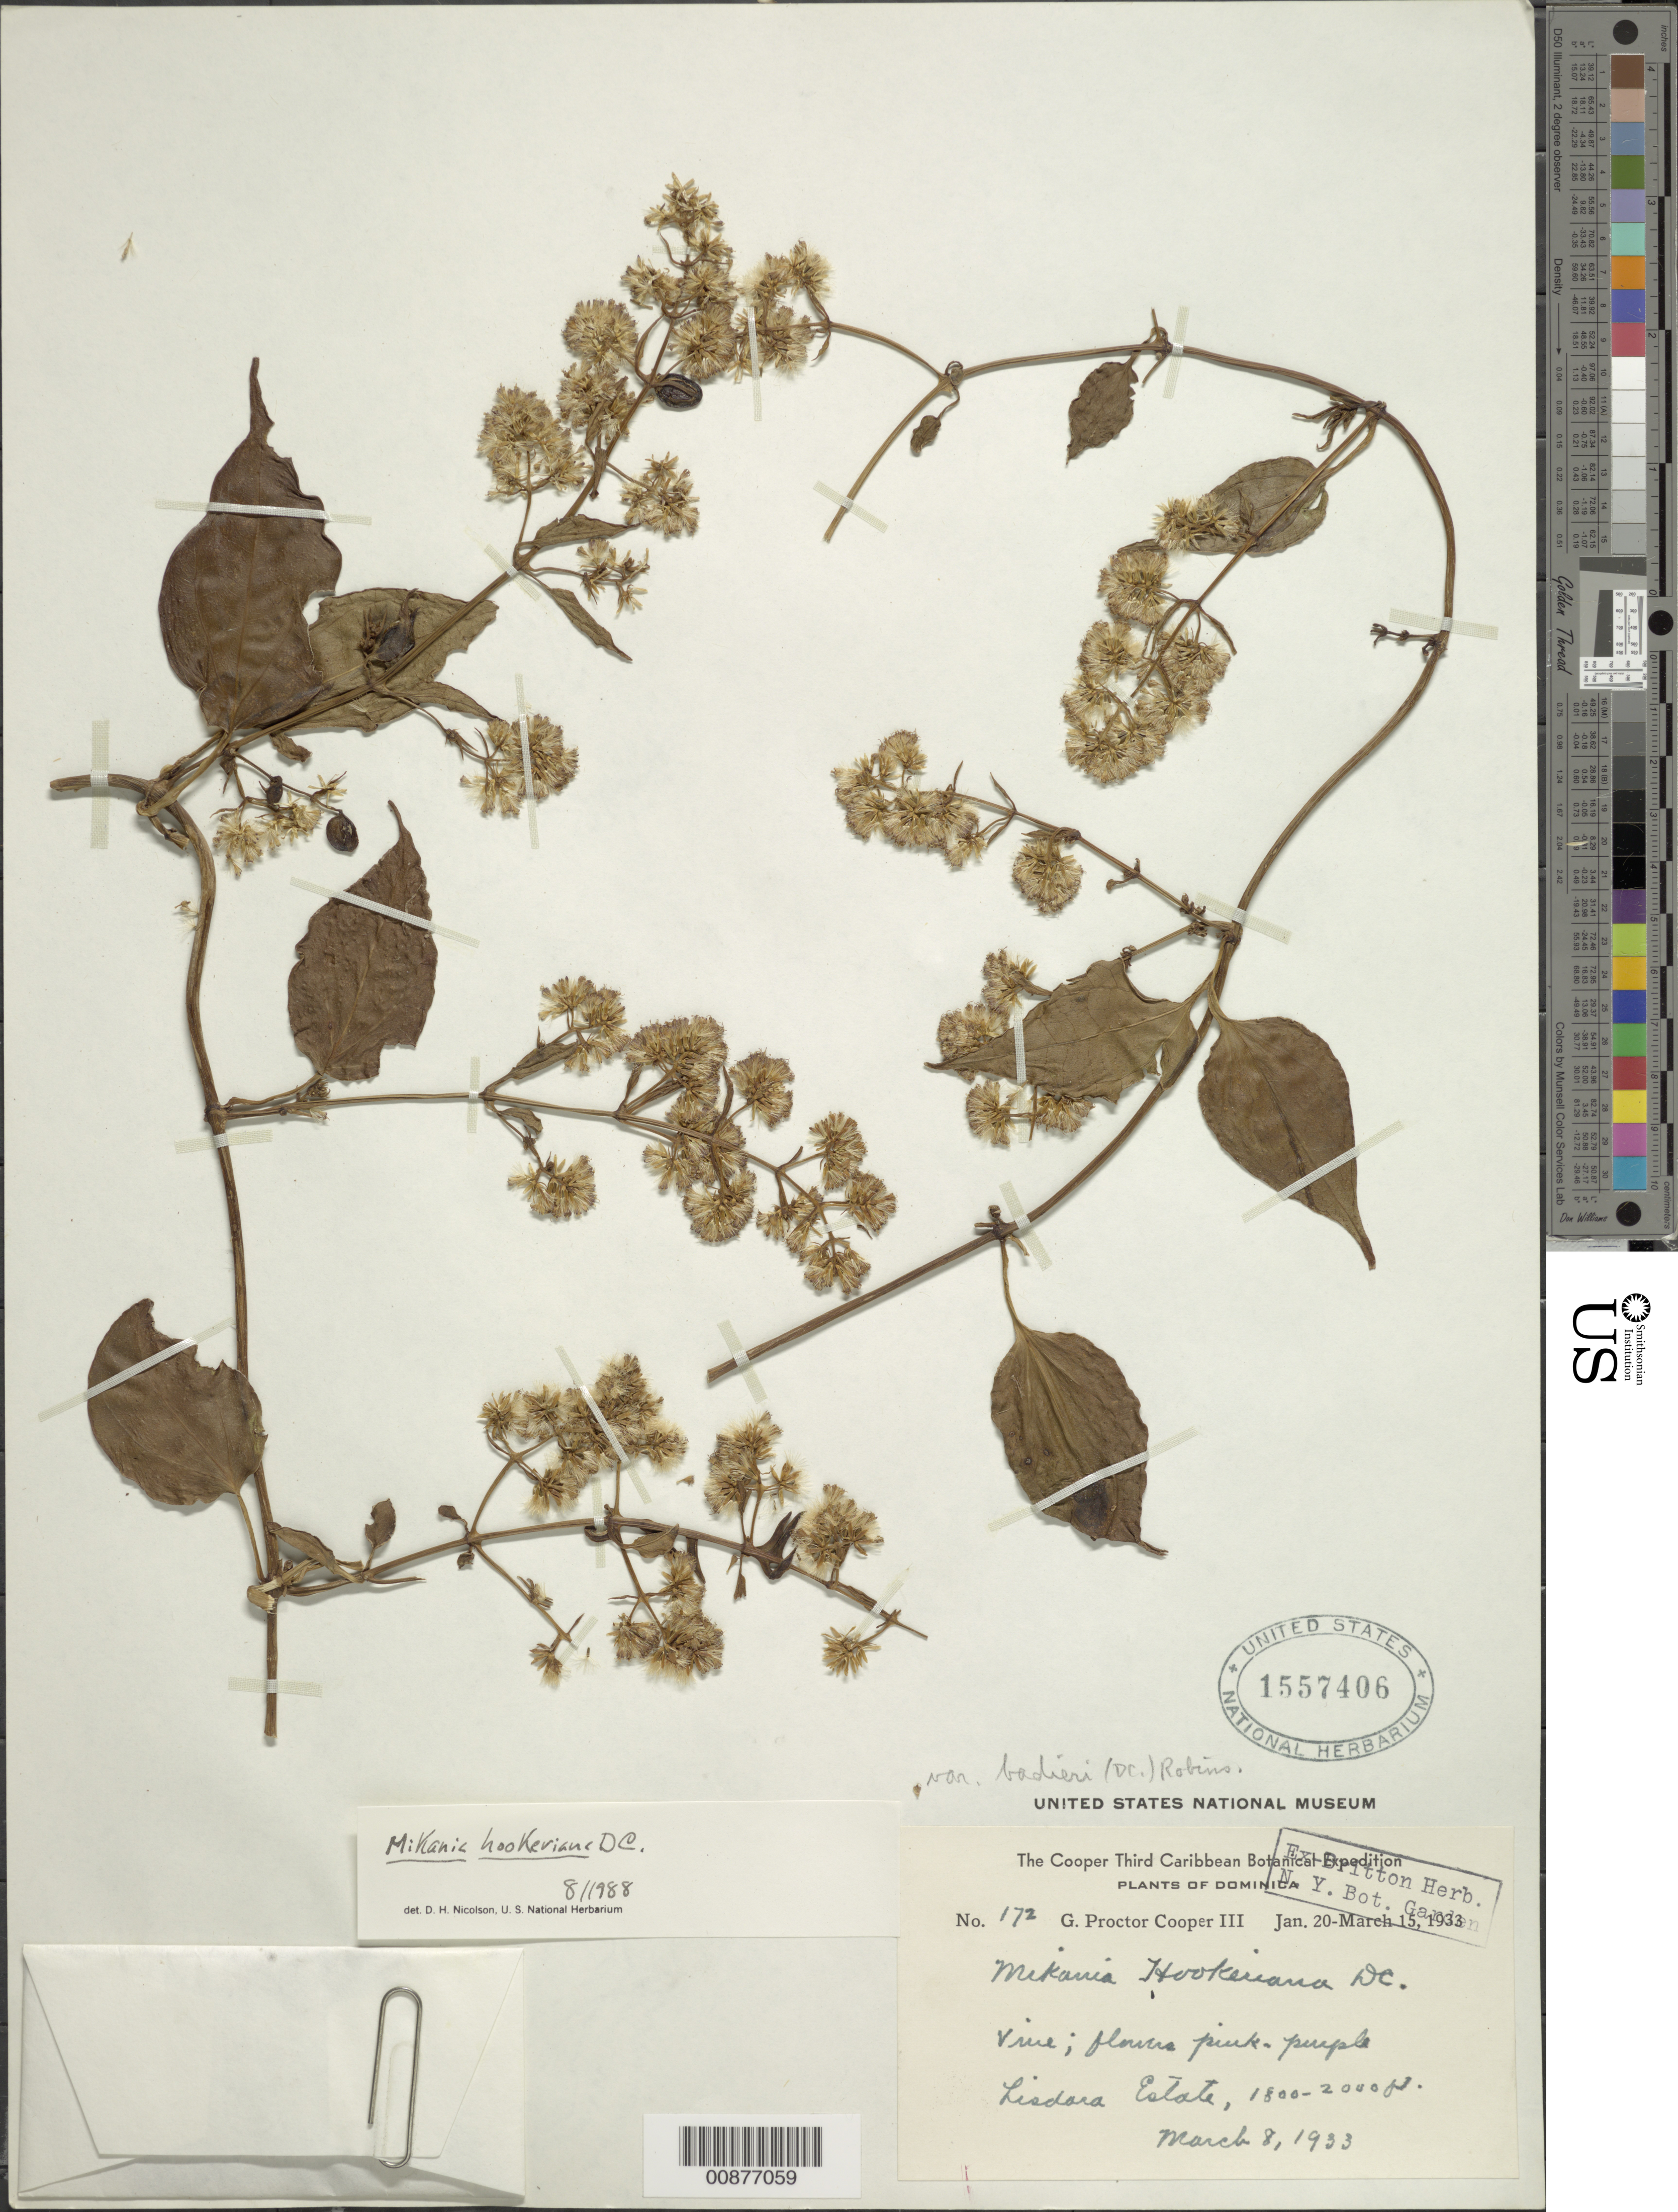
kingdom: Plantae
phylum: Tracheophyta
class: Magnoliopsida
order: Asterales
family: Asteraceae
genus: Mikania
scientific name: Mikania hookeriana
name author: DC.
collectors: G. Cooper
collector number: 172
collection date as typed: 08 Mar 1933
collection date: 1933-03-08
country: Dominica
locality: Lisdara Estate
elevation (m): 549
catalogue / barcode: US 1557406